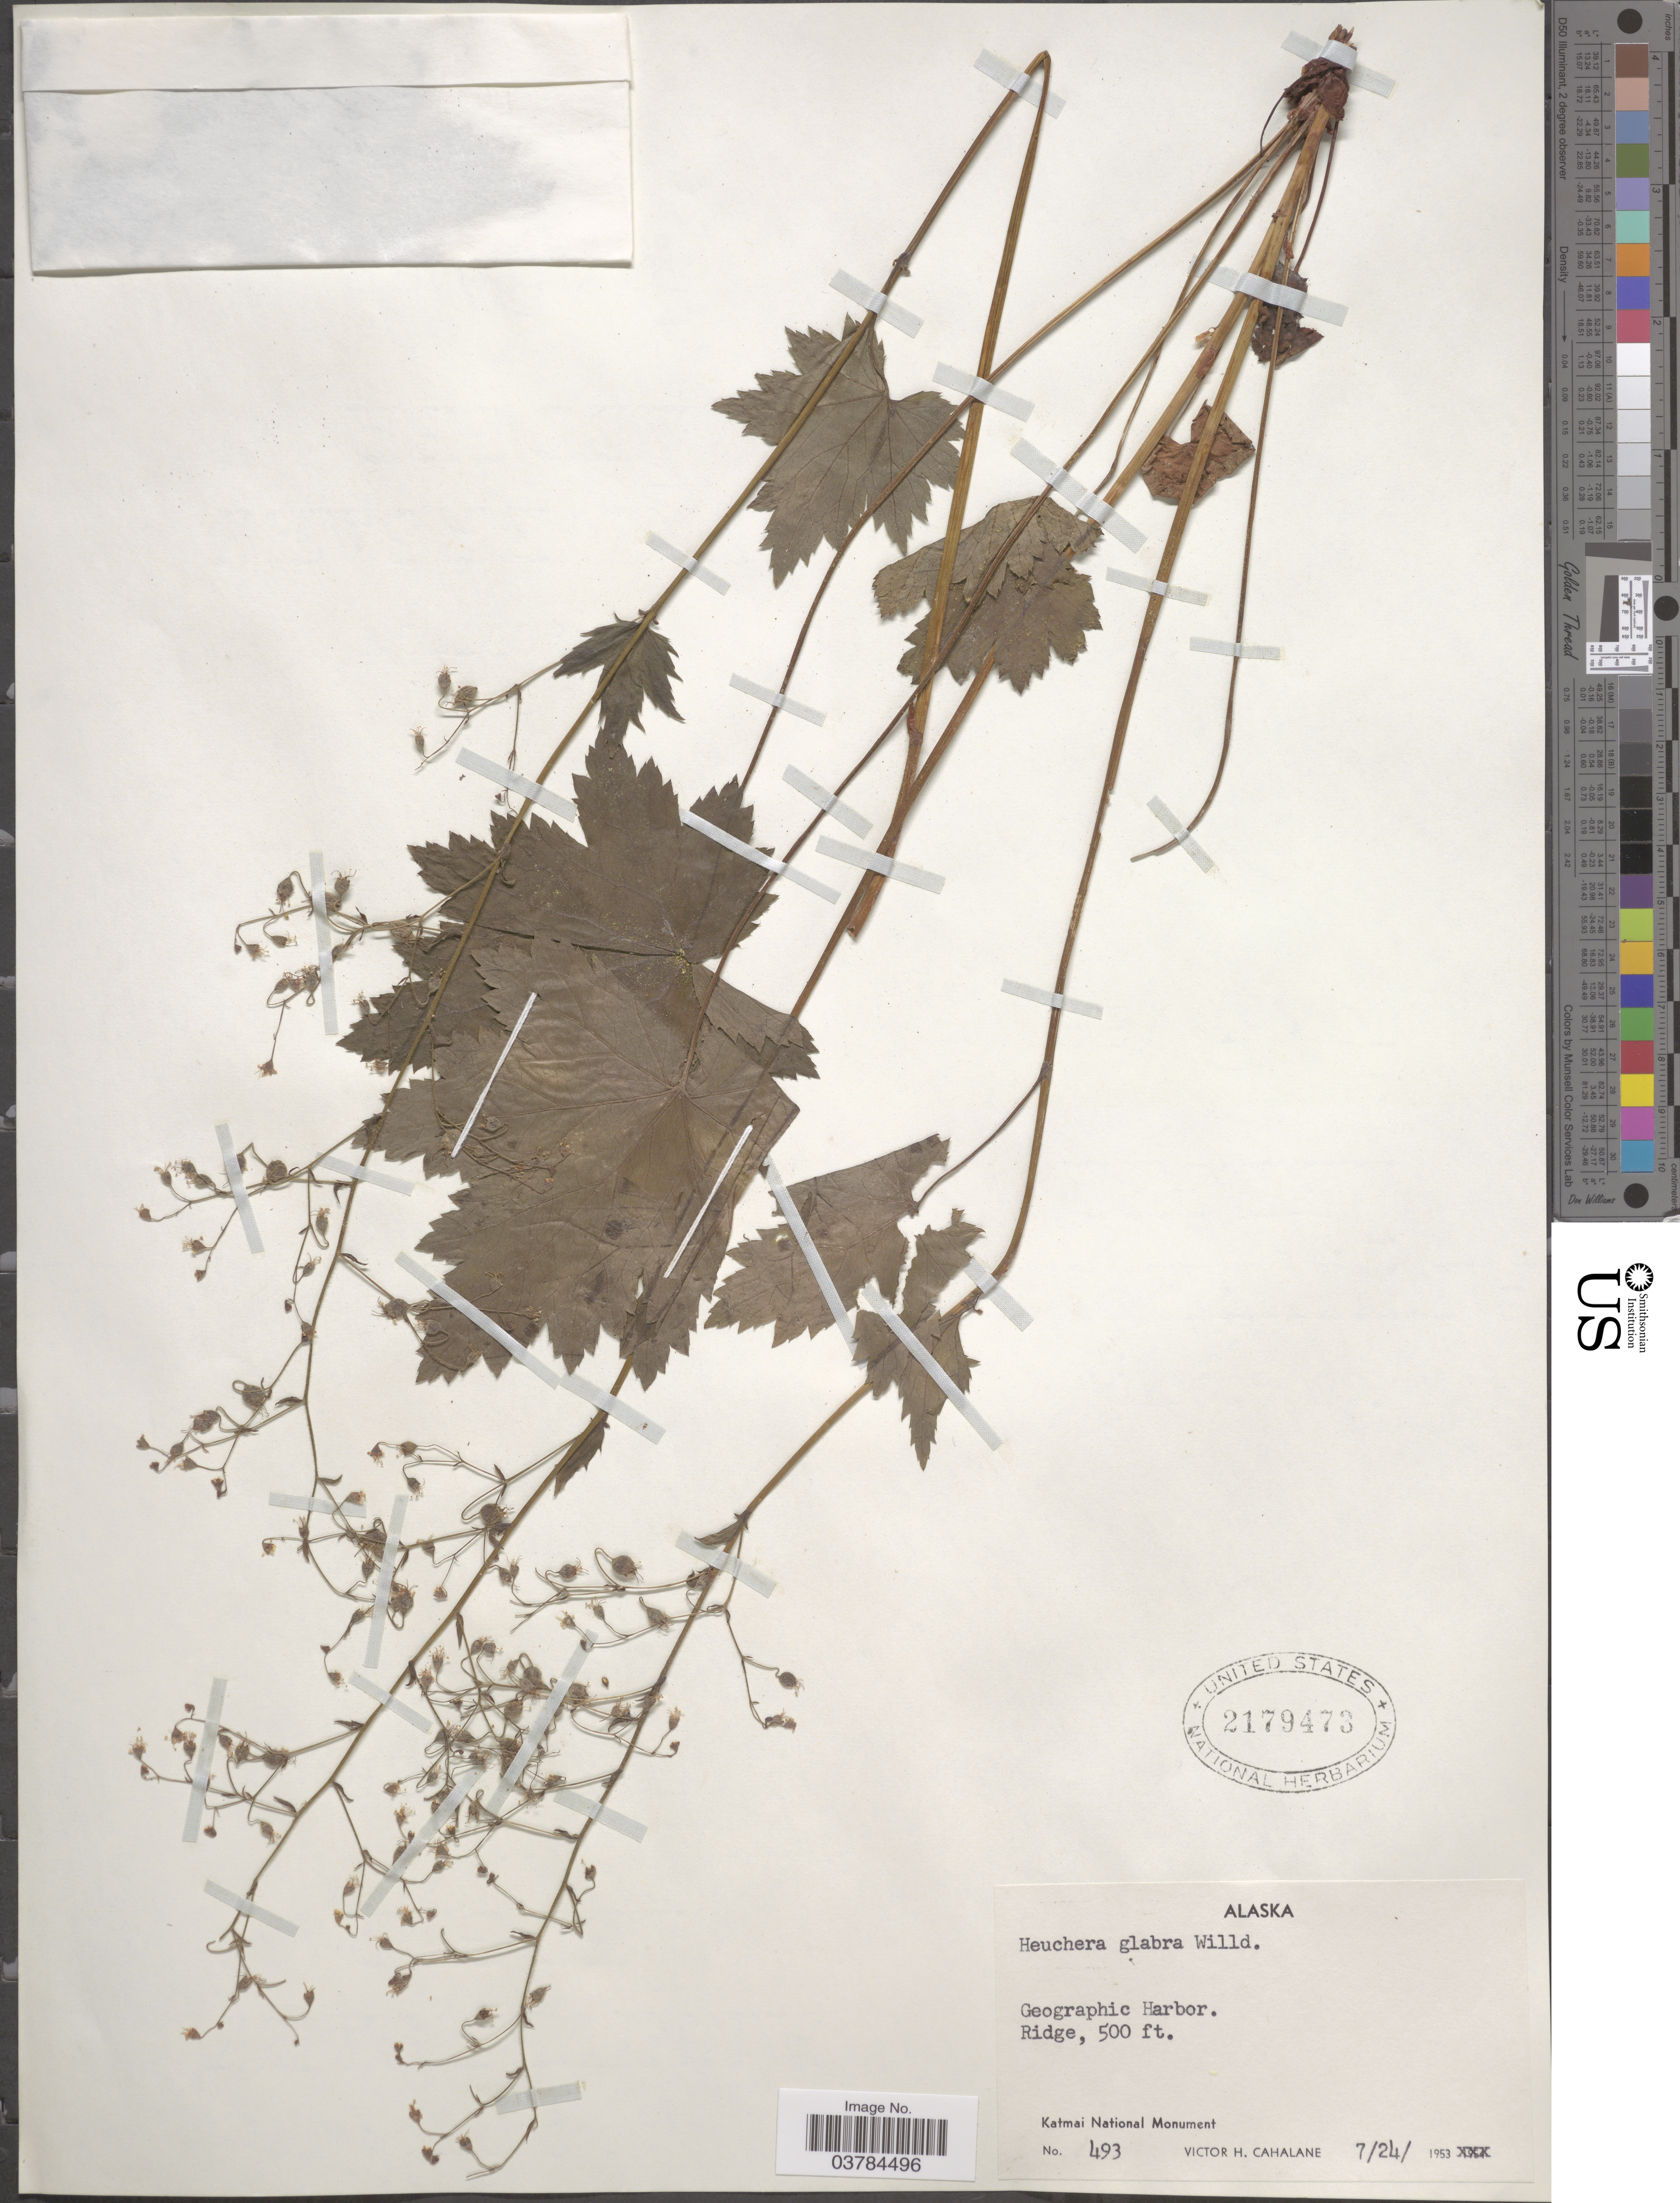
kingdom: Plantae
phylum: Tracheophyta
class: Magnoliopsida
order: Saxifragales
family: Saxifragaceae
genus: Heuchera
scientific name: Heuchera glabra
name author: Willd. ex Roem. & Schult.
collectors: V. Cahalane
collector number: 493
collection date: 1953-07-24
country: United States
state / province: Alaska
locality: Geographic Harbor. Katmai National Monument.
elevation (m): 152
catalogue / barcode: US 2179473